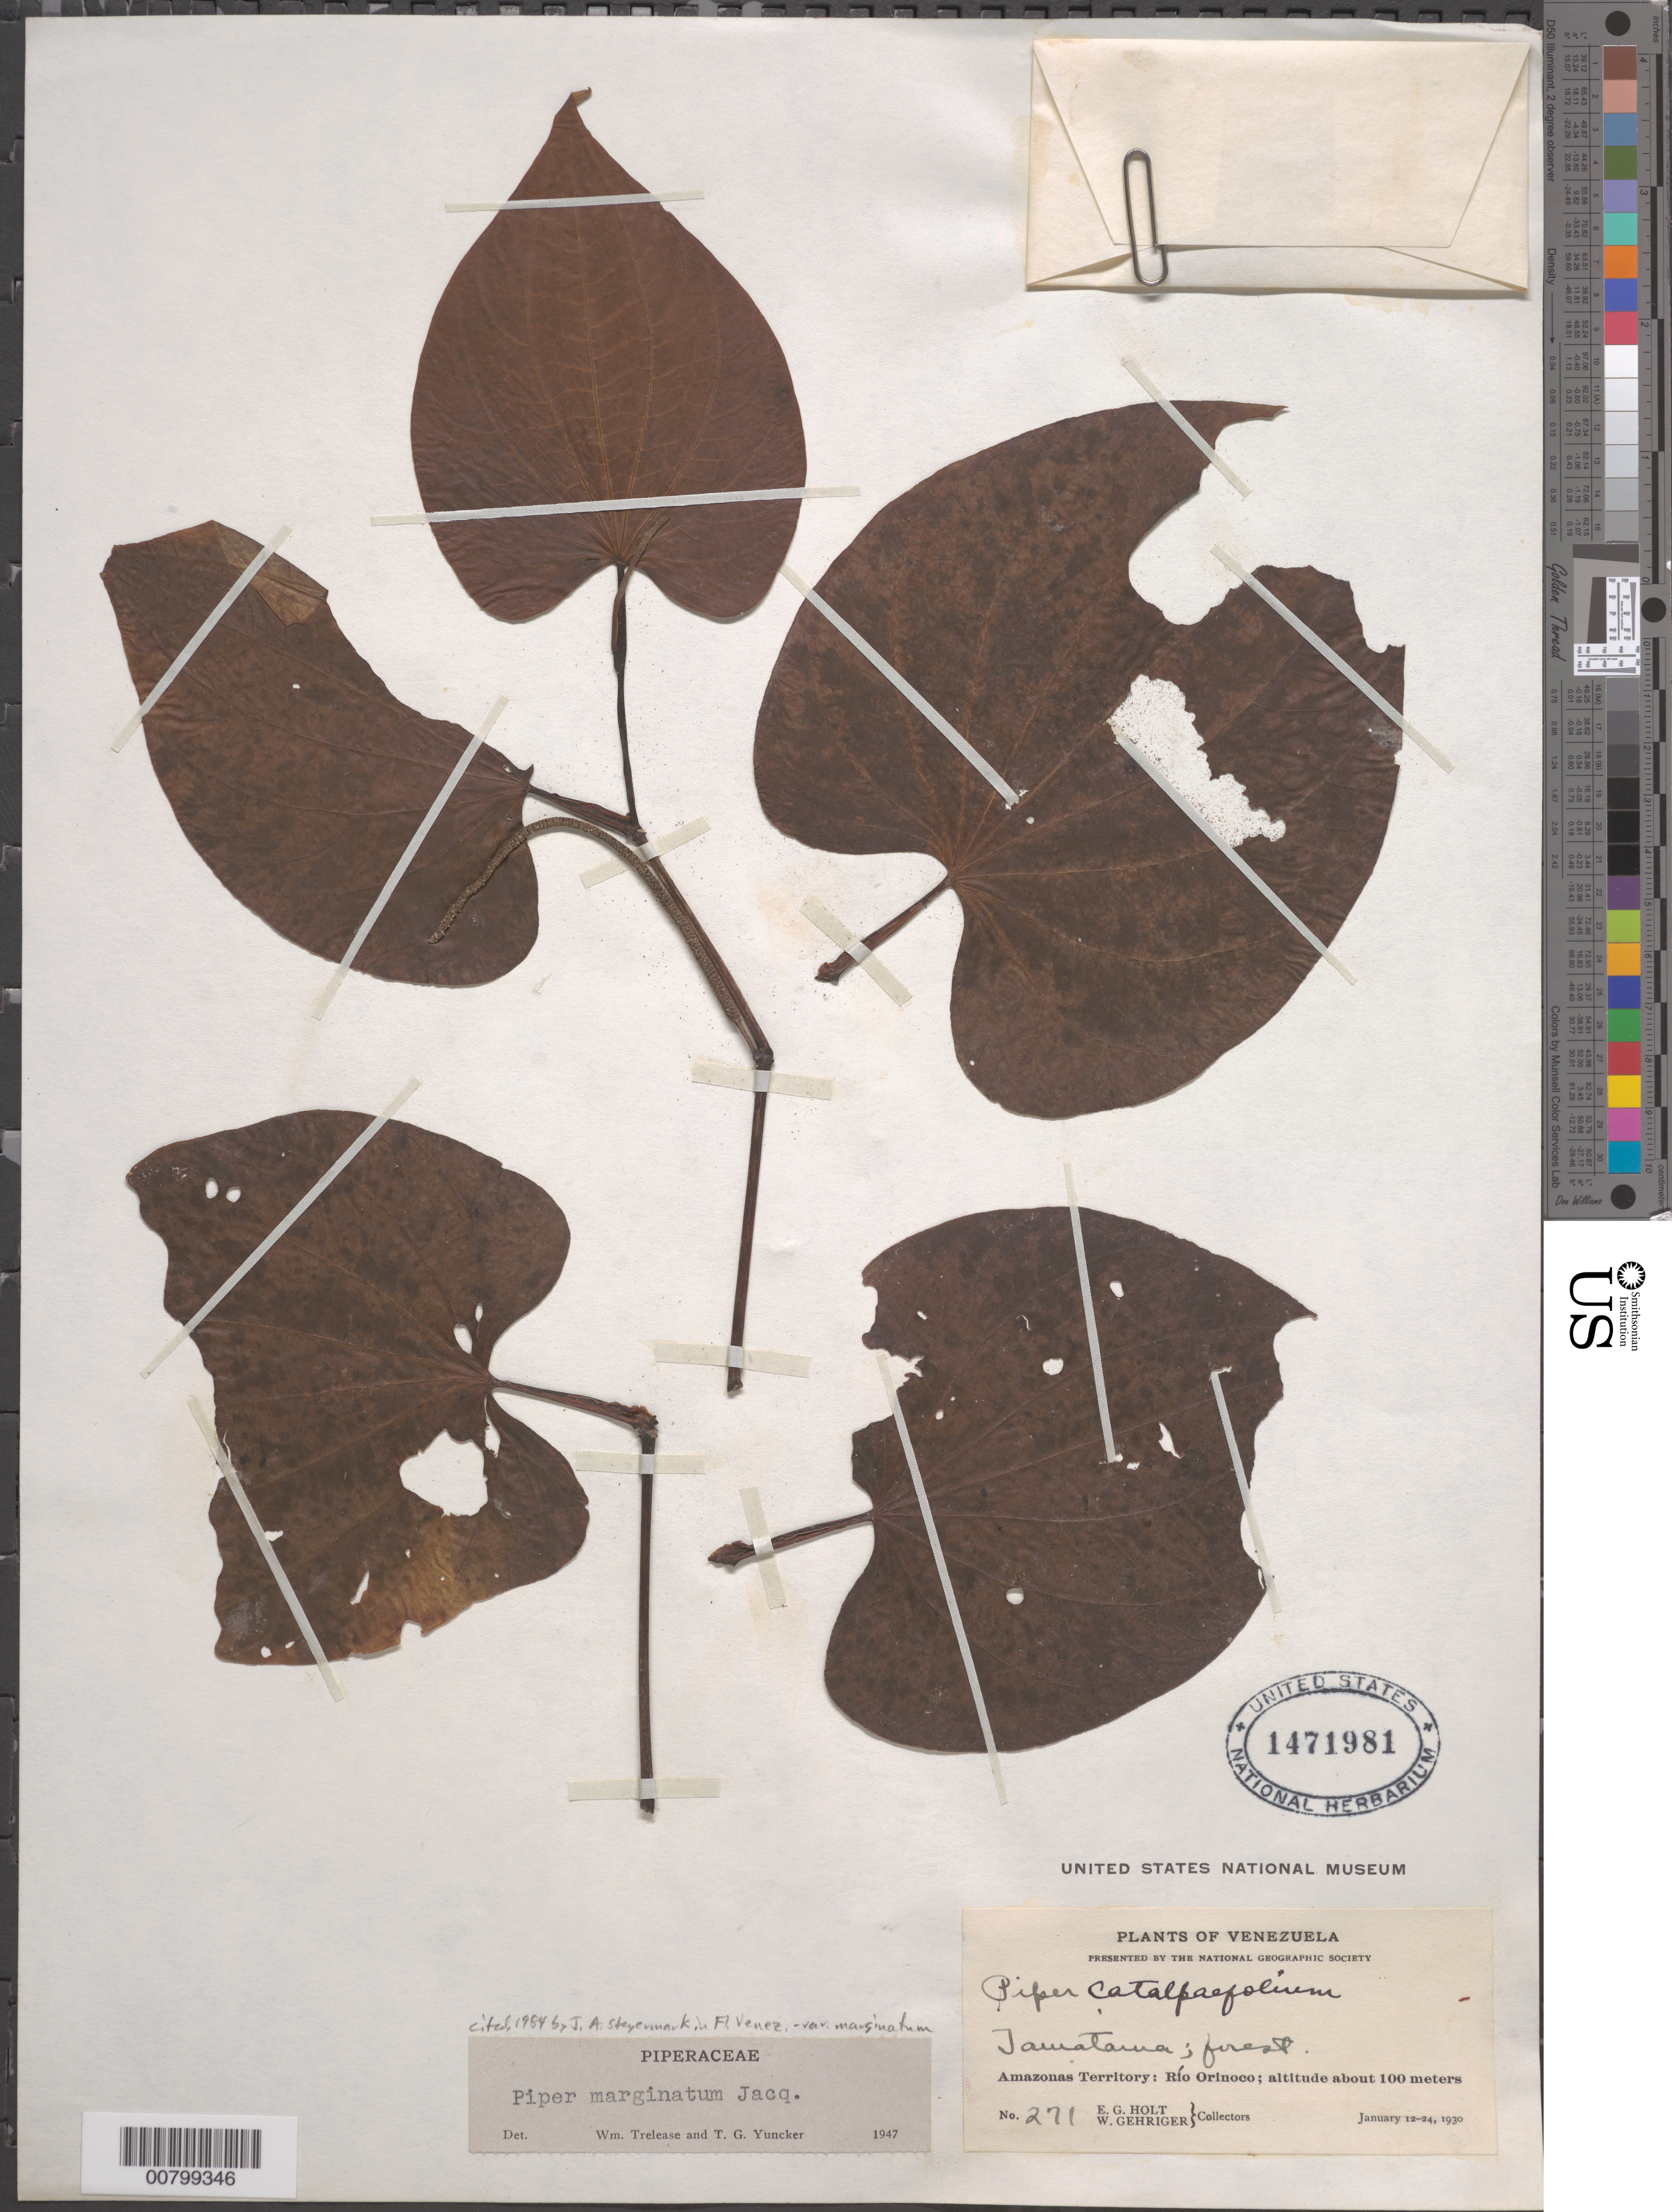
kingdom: Plantae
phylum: Tracheophyta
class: Magnoliopsida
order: Piperales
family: Piperaceae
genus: Piper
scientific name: Piper marginatum var. marginatum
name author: Jacq.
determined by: Steyermark, Julian A., (VEN)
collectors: E. Holt & W. Gehriger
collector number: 271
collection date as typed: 12-Jan-30 to 24-Jan-30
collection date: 1930-01-12/1930-01-24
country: Venezuela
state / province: Amazonas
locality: Tamatama, Alto Río Orinoco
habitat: Forest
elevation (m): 100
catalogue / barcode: US 1471981